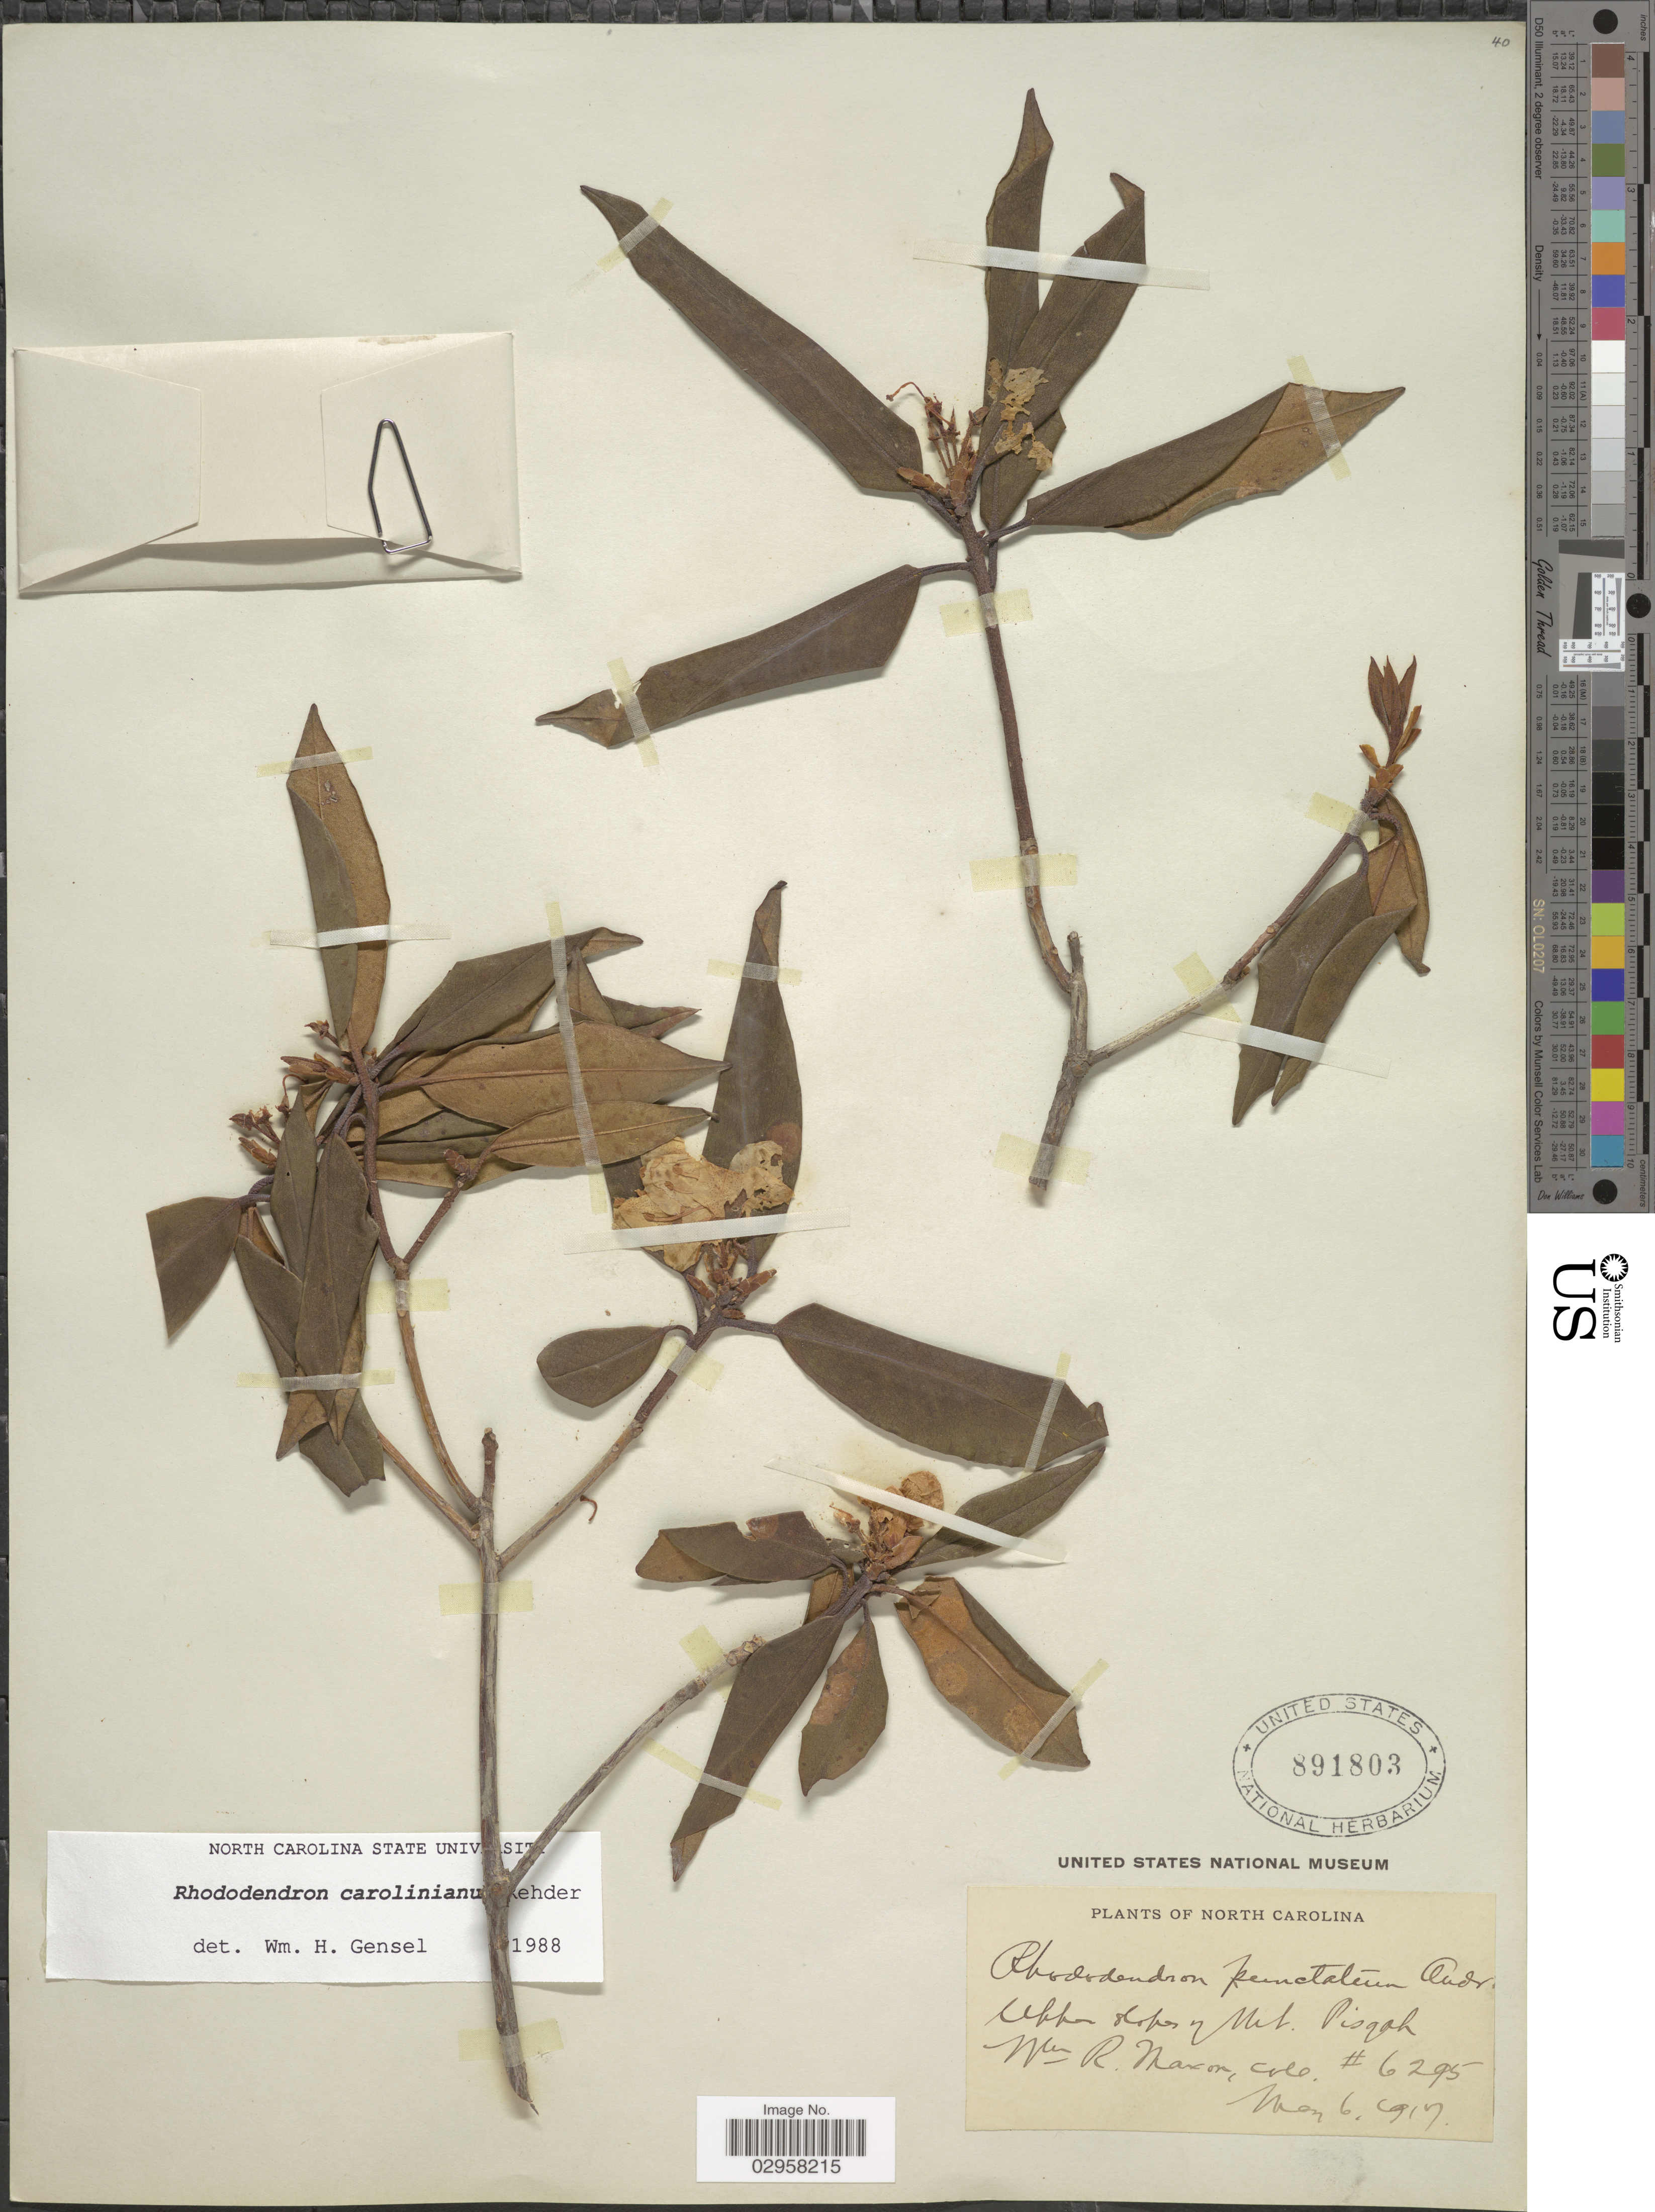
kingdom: Plantae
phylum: Tracheophyta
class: Magnoliopsida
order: Ericales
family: Ericaceae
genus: Rhododendron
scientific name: Rhododendron carolinianum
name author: Rehder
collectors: W. R. Maxon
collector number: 6295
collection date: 1917-05-06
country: United States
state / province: North Carolina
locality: Upper slopes of Mt. Pisgah.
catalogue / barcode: US 891803